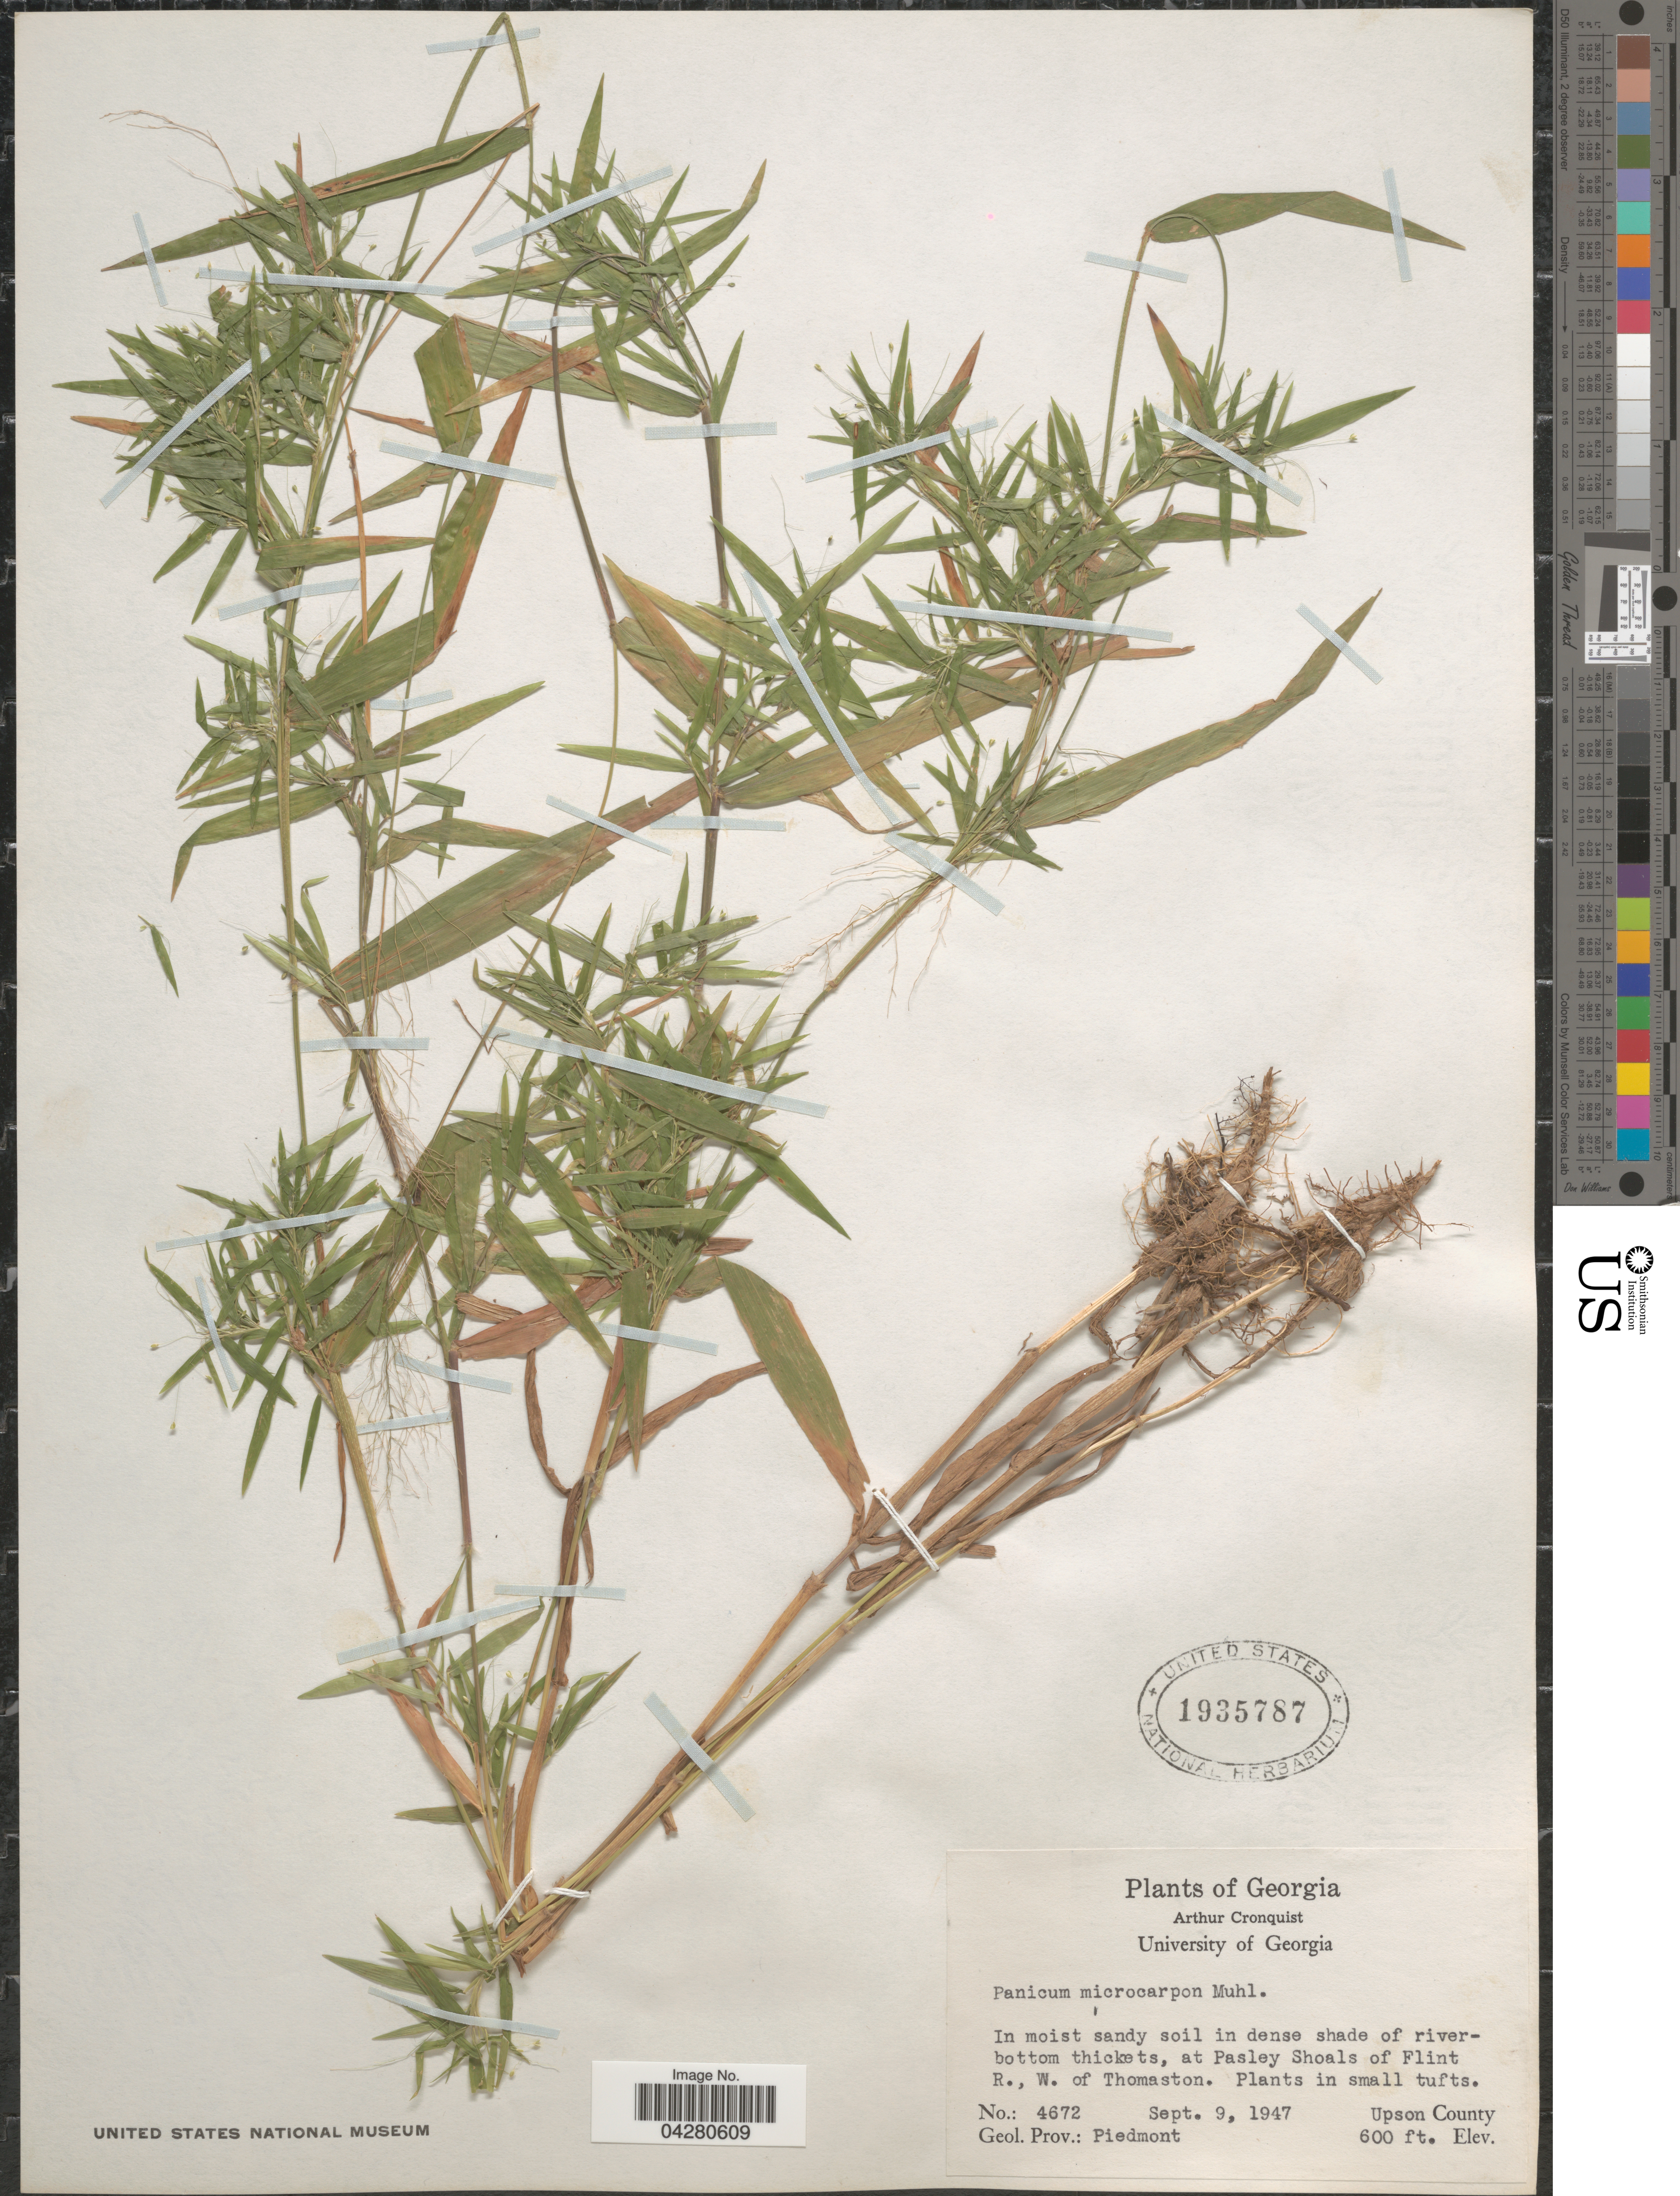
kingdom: Plantae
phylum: Tracheophyta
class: Liliopsida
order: Poales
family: Poaceae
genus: Dichanthelium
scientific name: Dichanthelium dichotomum var. dichotomum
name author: (L.) Gould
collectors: A. J. Cronquist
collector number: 4672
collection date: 1947-09-09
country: United States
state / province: Georgia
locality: At Pasley Shoals of Flint R., W. of Thomaston. Upson County. Geol. Prov.: Piedmont.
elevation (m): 183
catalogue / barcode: US 1935787